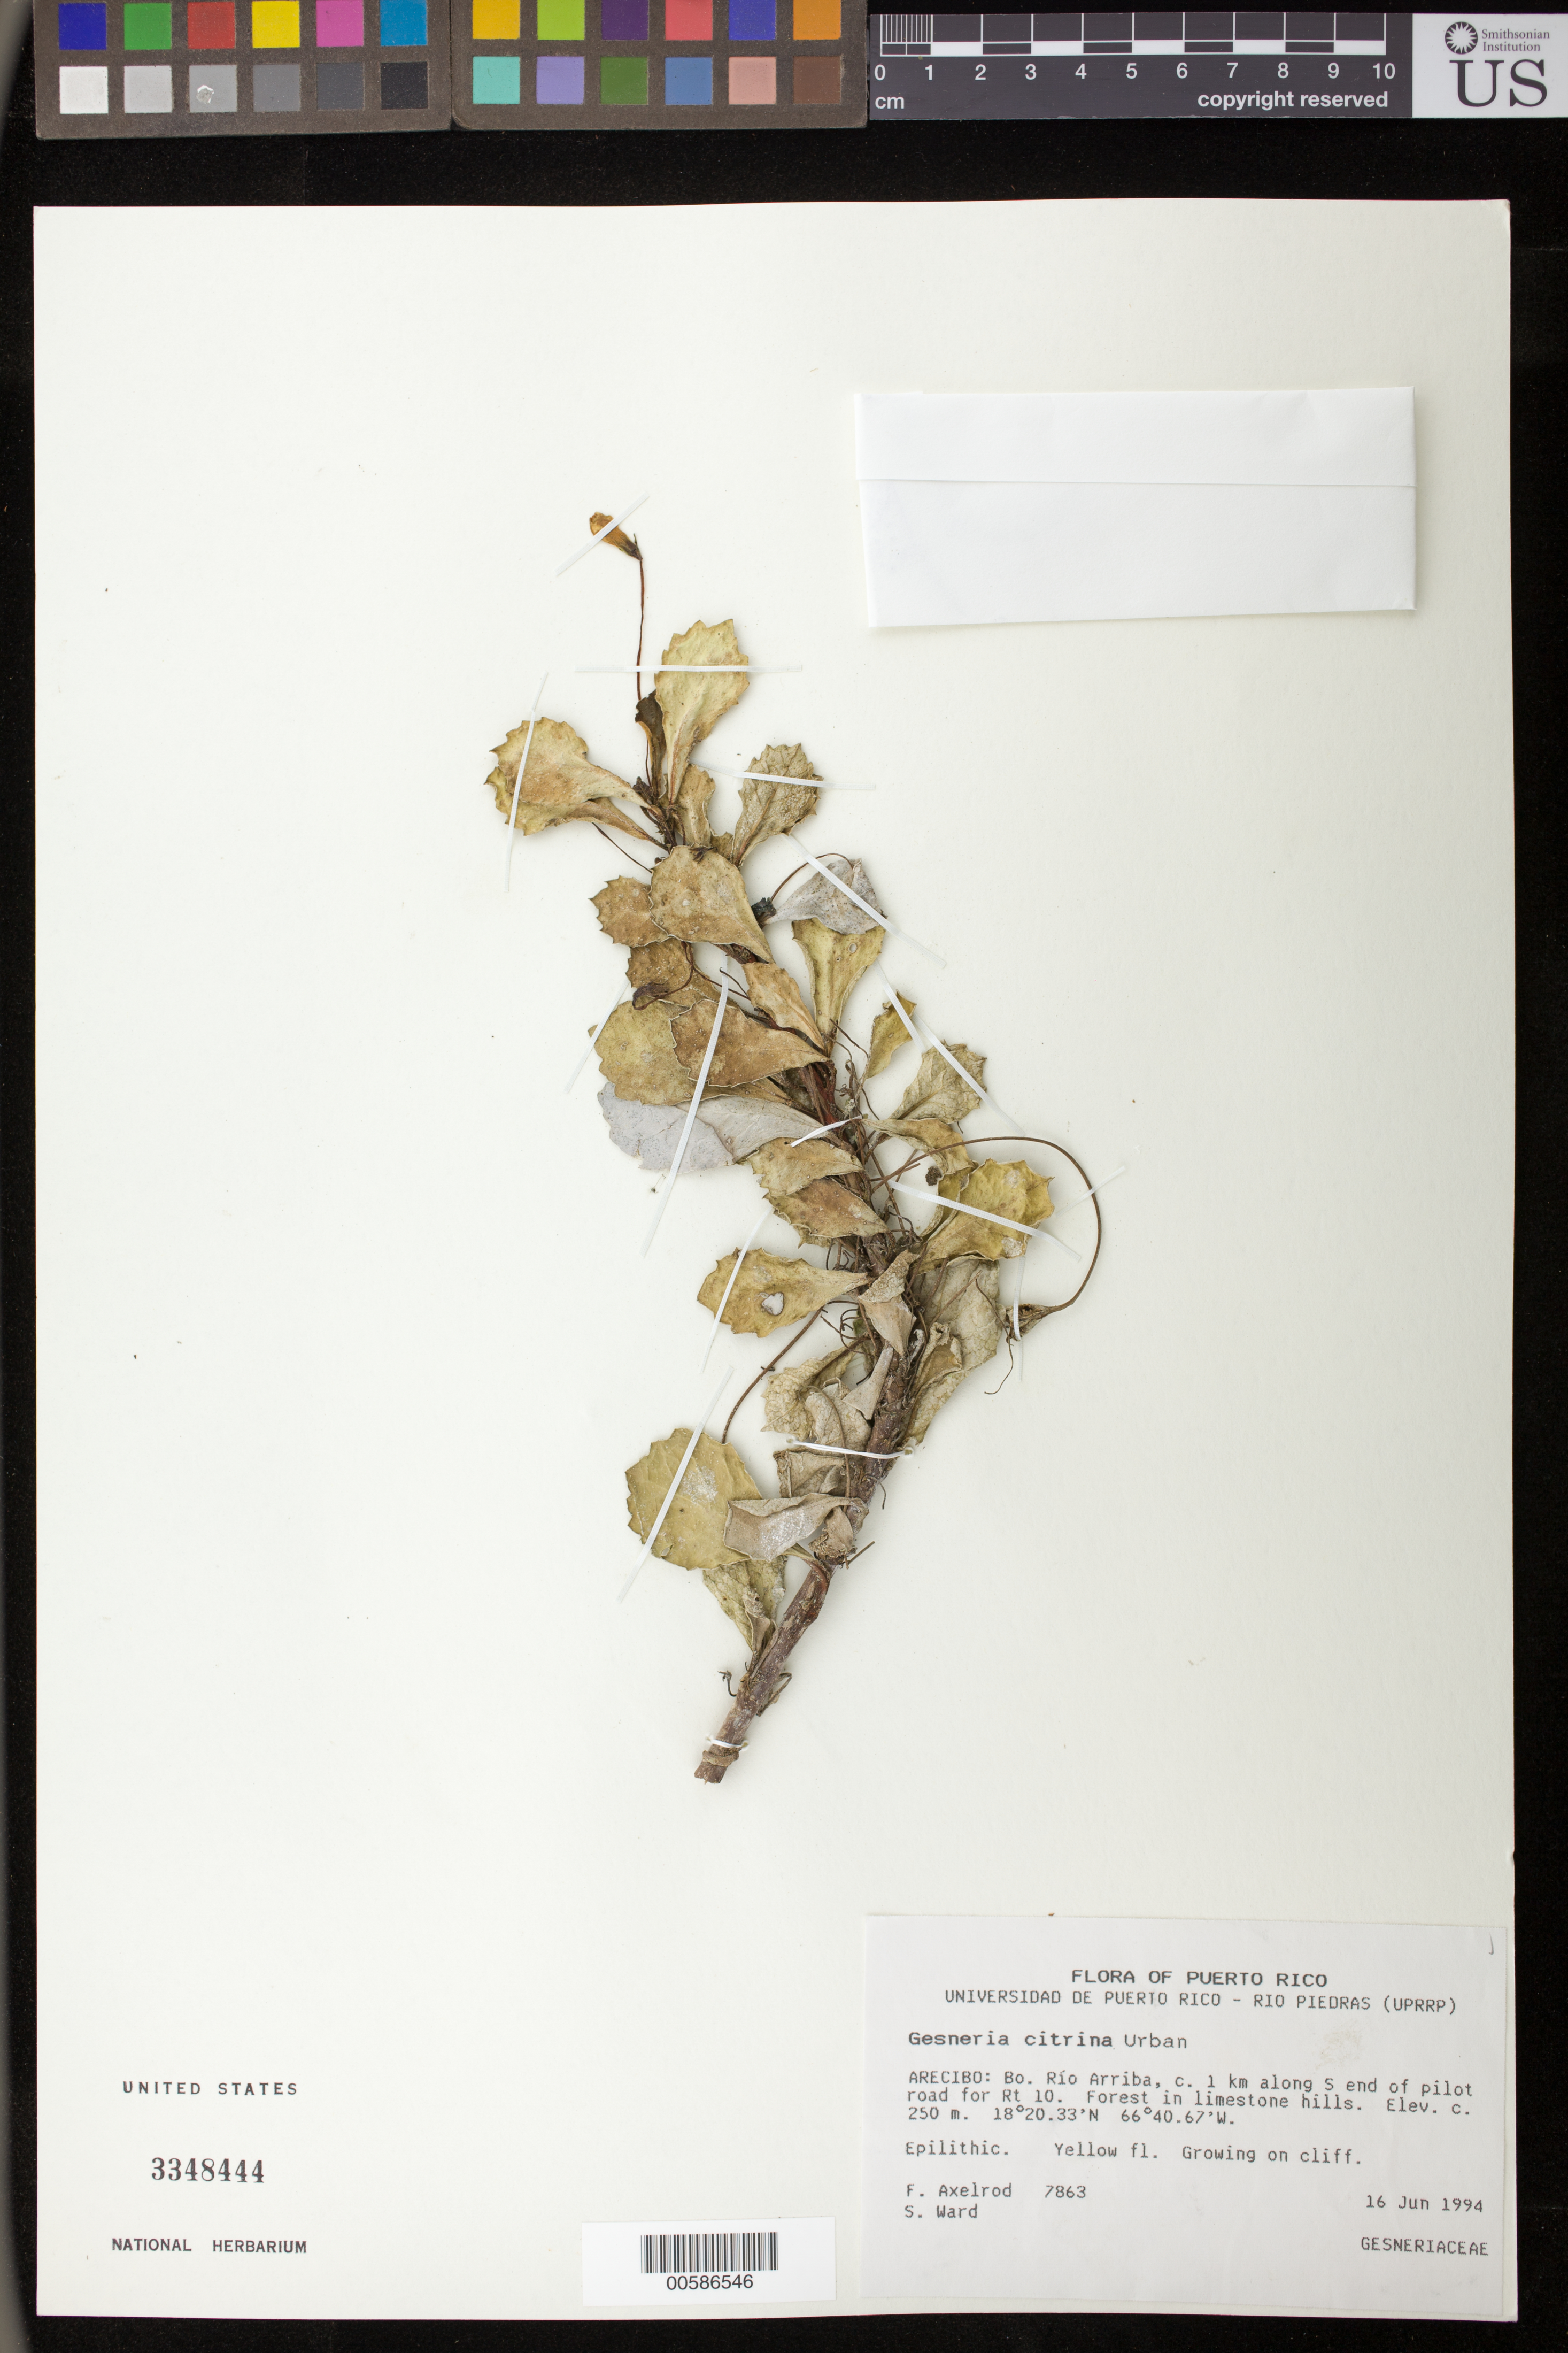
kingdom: Plantae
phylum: Tracheophyta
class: Magnoliopsida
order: Lamiales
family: Gesneriaceae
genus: Gesneria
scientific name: Gesneria citrina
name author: Urb.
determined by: Skog, Laurence E.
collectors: F. S. Axelrod & S. Ward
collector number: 7863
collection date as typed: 16 Jun 1994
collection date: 1994-06-16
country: Puerto Rico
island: Puerto Rico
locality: Arecibo: Bo. Río Arriba, c. 1 km along S end of pilot road for Rt. 10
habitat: Forest in limestone hills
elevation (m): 250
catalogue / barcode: US 3348444